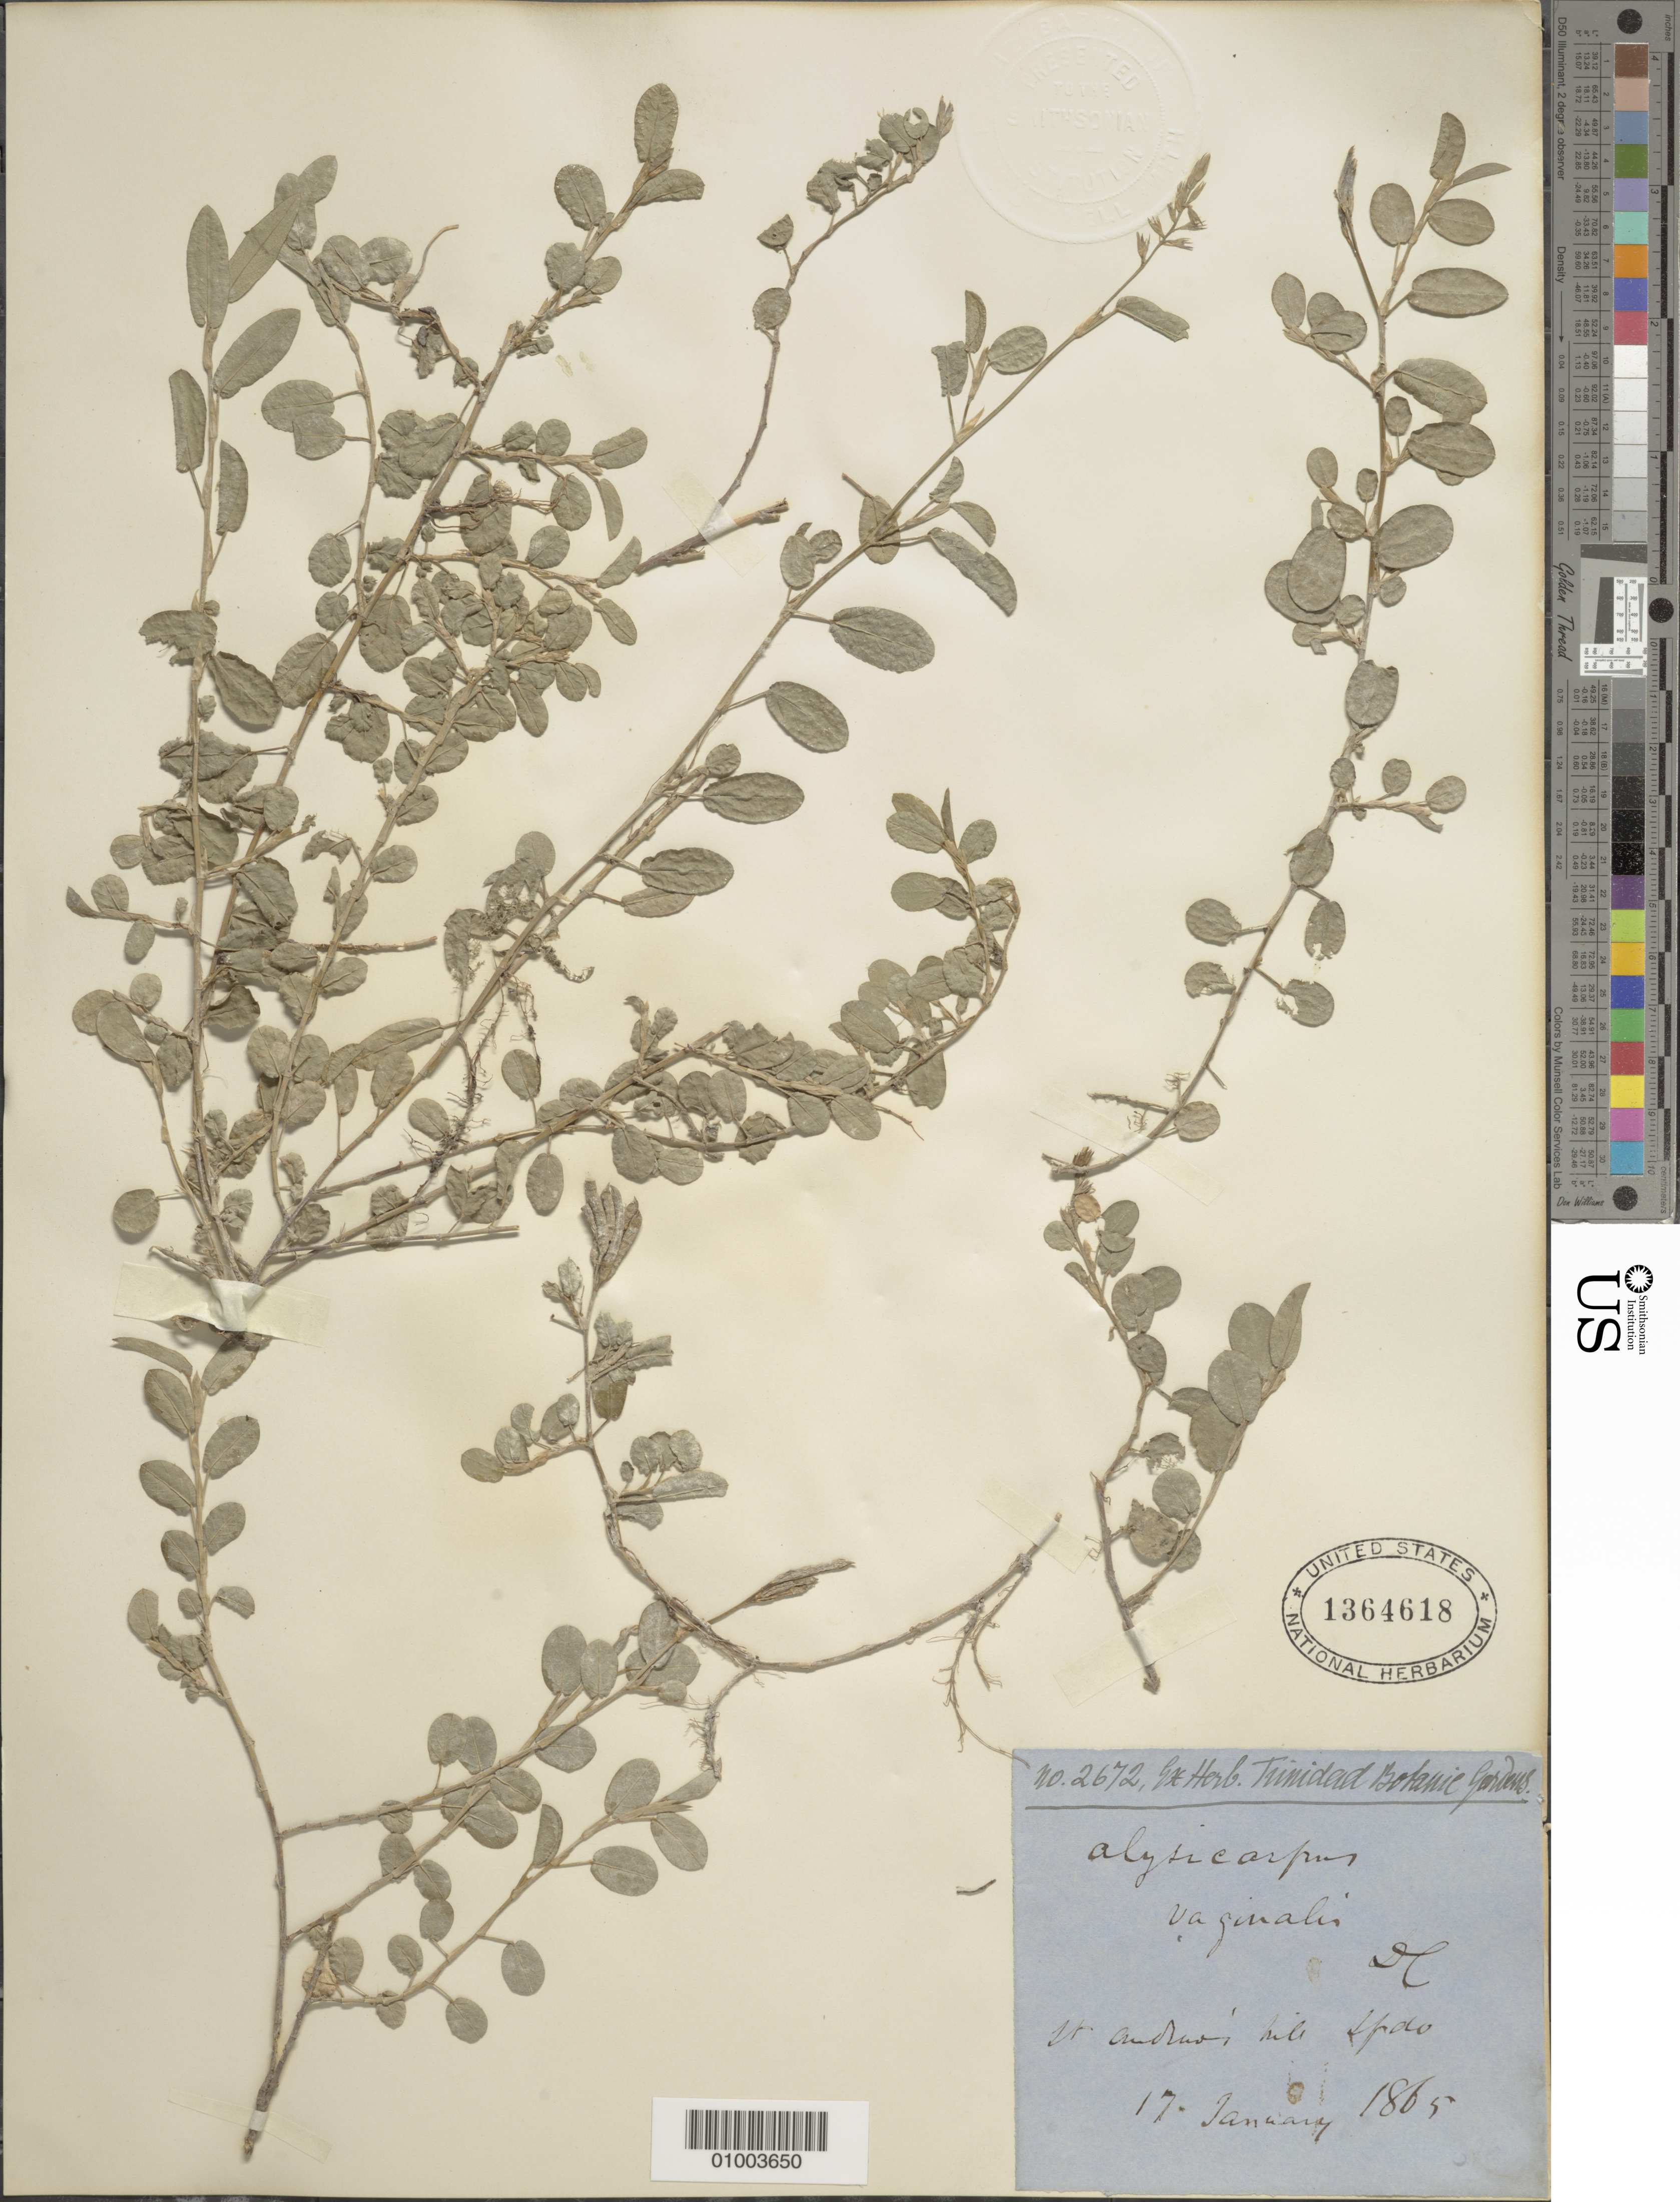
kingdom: Plantae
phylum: Tracheophyta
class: Magnoliopsida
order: Fabales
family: Fabaceae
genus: Alysicarpus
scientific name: Alysicarpus vaginalis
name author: (L.) DC.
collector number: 2672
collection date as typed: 17 Jan 1865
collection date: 1865-01-17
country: Trinidad and Tobago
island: Trinidad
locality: St. Andrews hill..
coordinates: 0 N, 0 E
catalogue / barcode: US 1364618